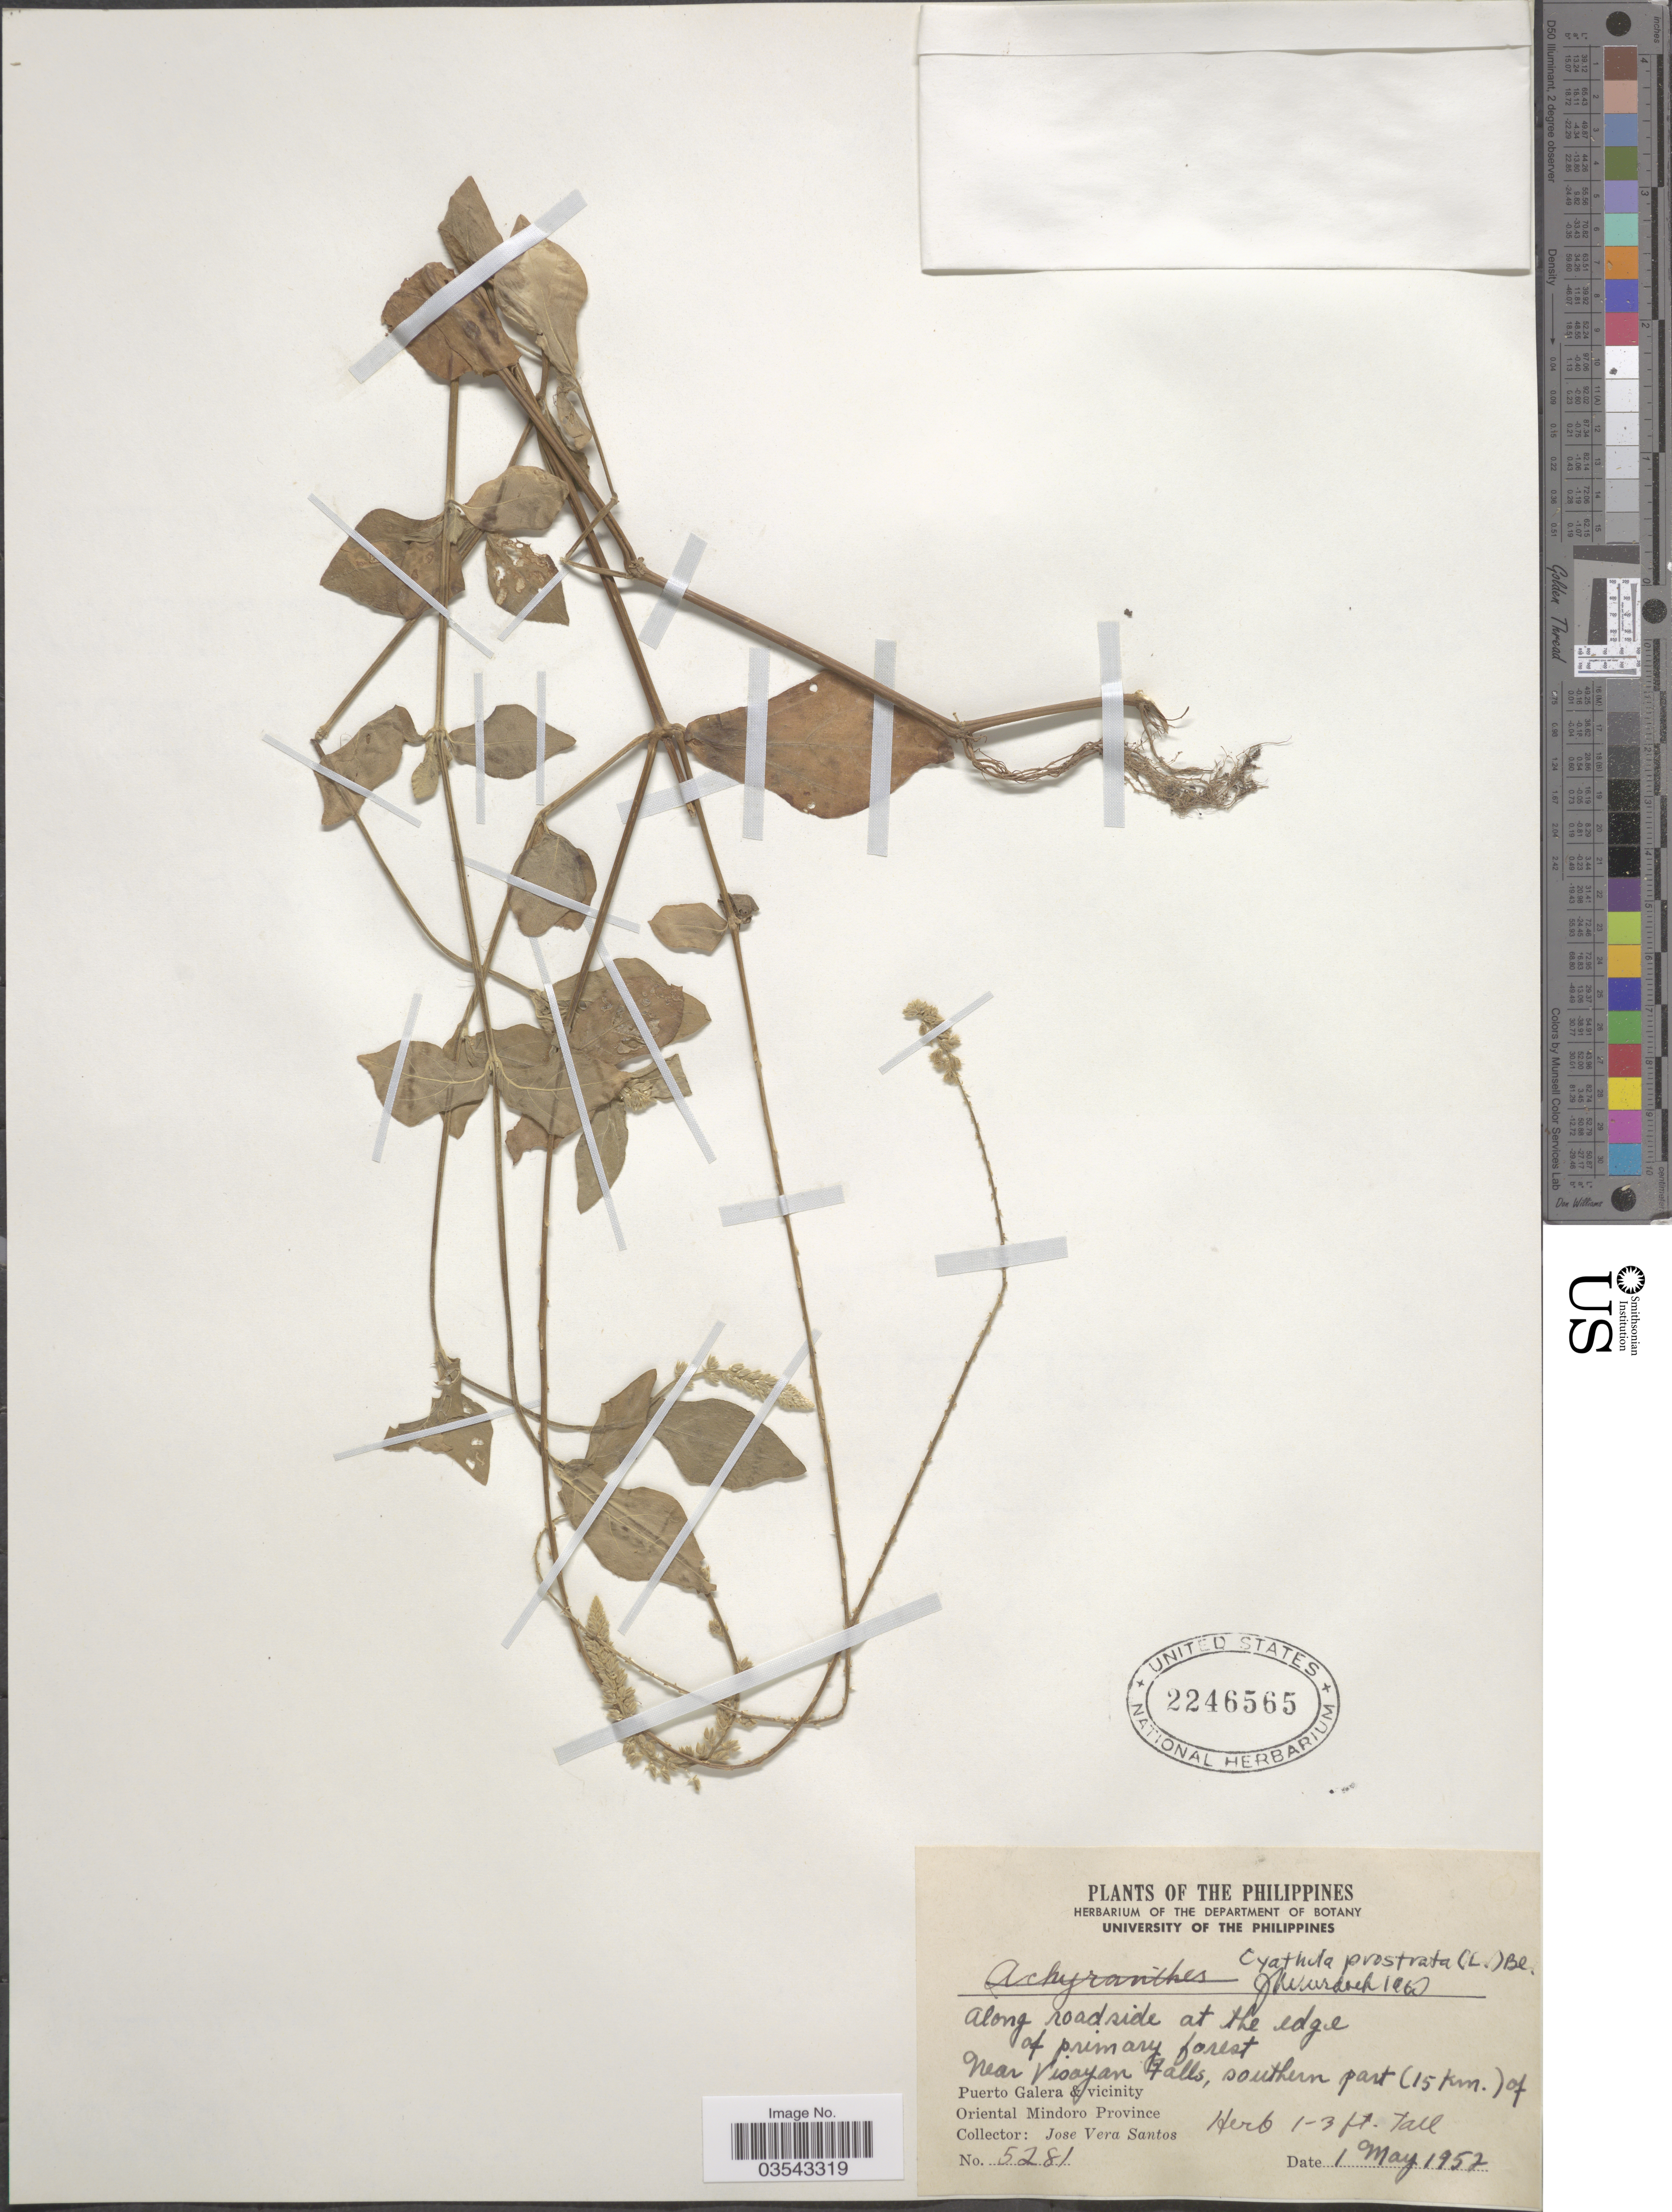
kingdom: Plantae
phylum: Tracheophyta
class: Magnoliopsida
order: Caryophyllales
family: Amaranthaceae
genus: Cyathula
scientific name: Cyathula prostrata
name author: (L.) Blume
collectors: J. Santos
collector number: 5281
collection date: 1952-05-01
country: Philippines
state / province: Mimaropa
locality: Along roadside at the edge of primary forest near Visayan Falls, southern part (15 km.) of Puerto Galera & vicinity. Oriental Mindoro Province.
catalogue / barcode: US 2246565